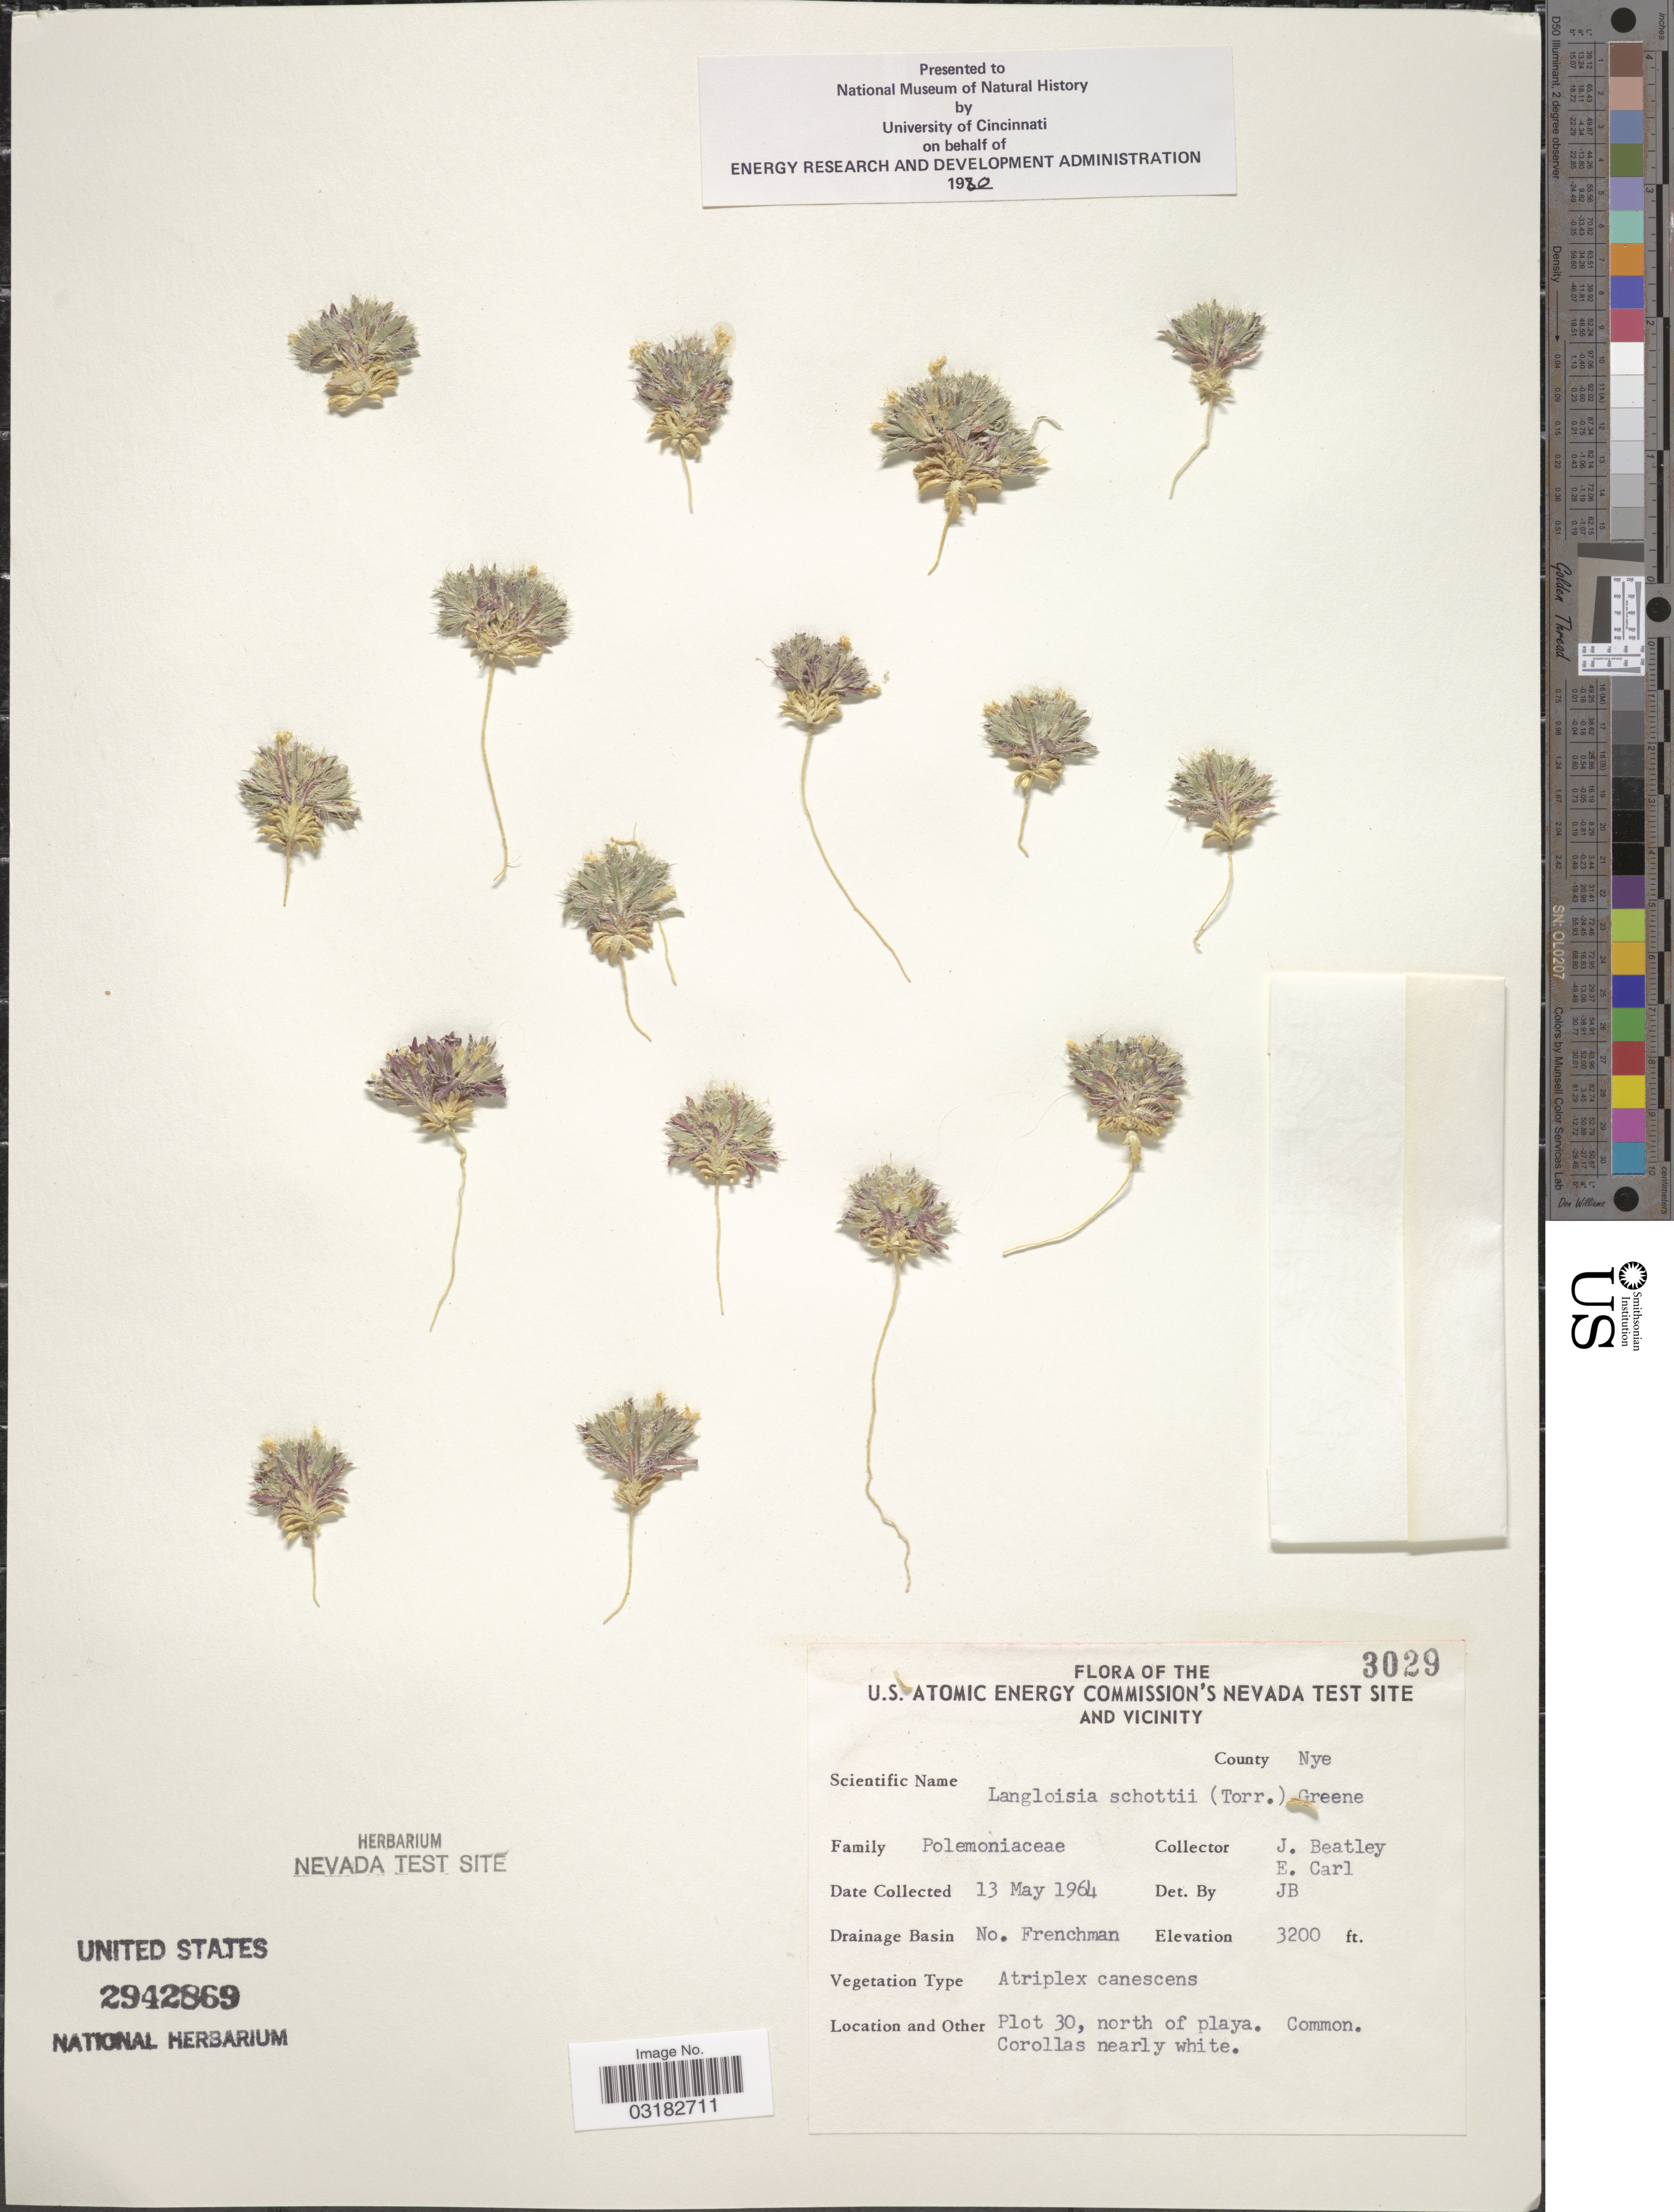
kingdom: Plantae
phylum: Tracheophyta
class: Magnoliopsida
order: Ericales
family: Polemoniaceae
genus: Loeseliastrum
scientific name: Loeseliastrum schottii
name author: (Torr.) Timbrook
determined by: Strong, Mark T., (BOT), Smithsonian Institution - National Museum of Natural History (UNITED STATES)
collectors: J. C. Beatley & E. Carl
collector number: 3029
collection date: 1964-05-13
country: United States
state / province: Nevada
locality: U.S. Atomic Energy Commission's Nevada Test Site and vicinity. County Nye. Drainage Basin No. Frenchman. Plot 30, north of playa.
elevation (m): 975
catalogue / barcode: US 2942869